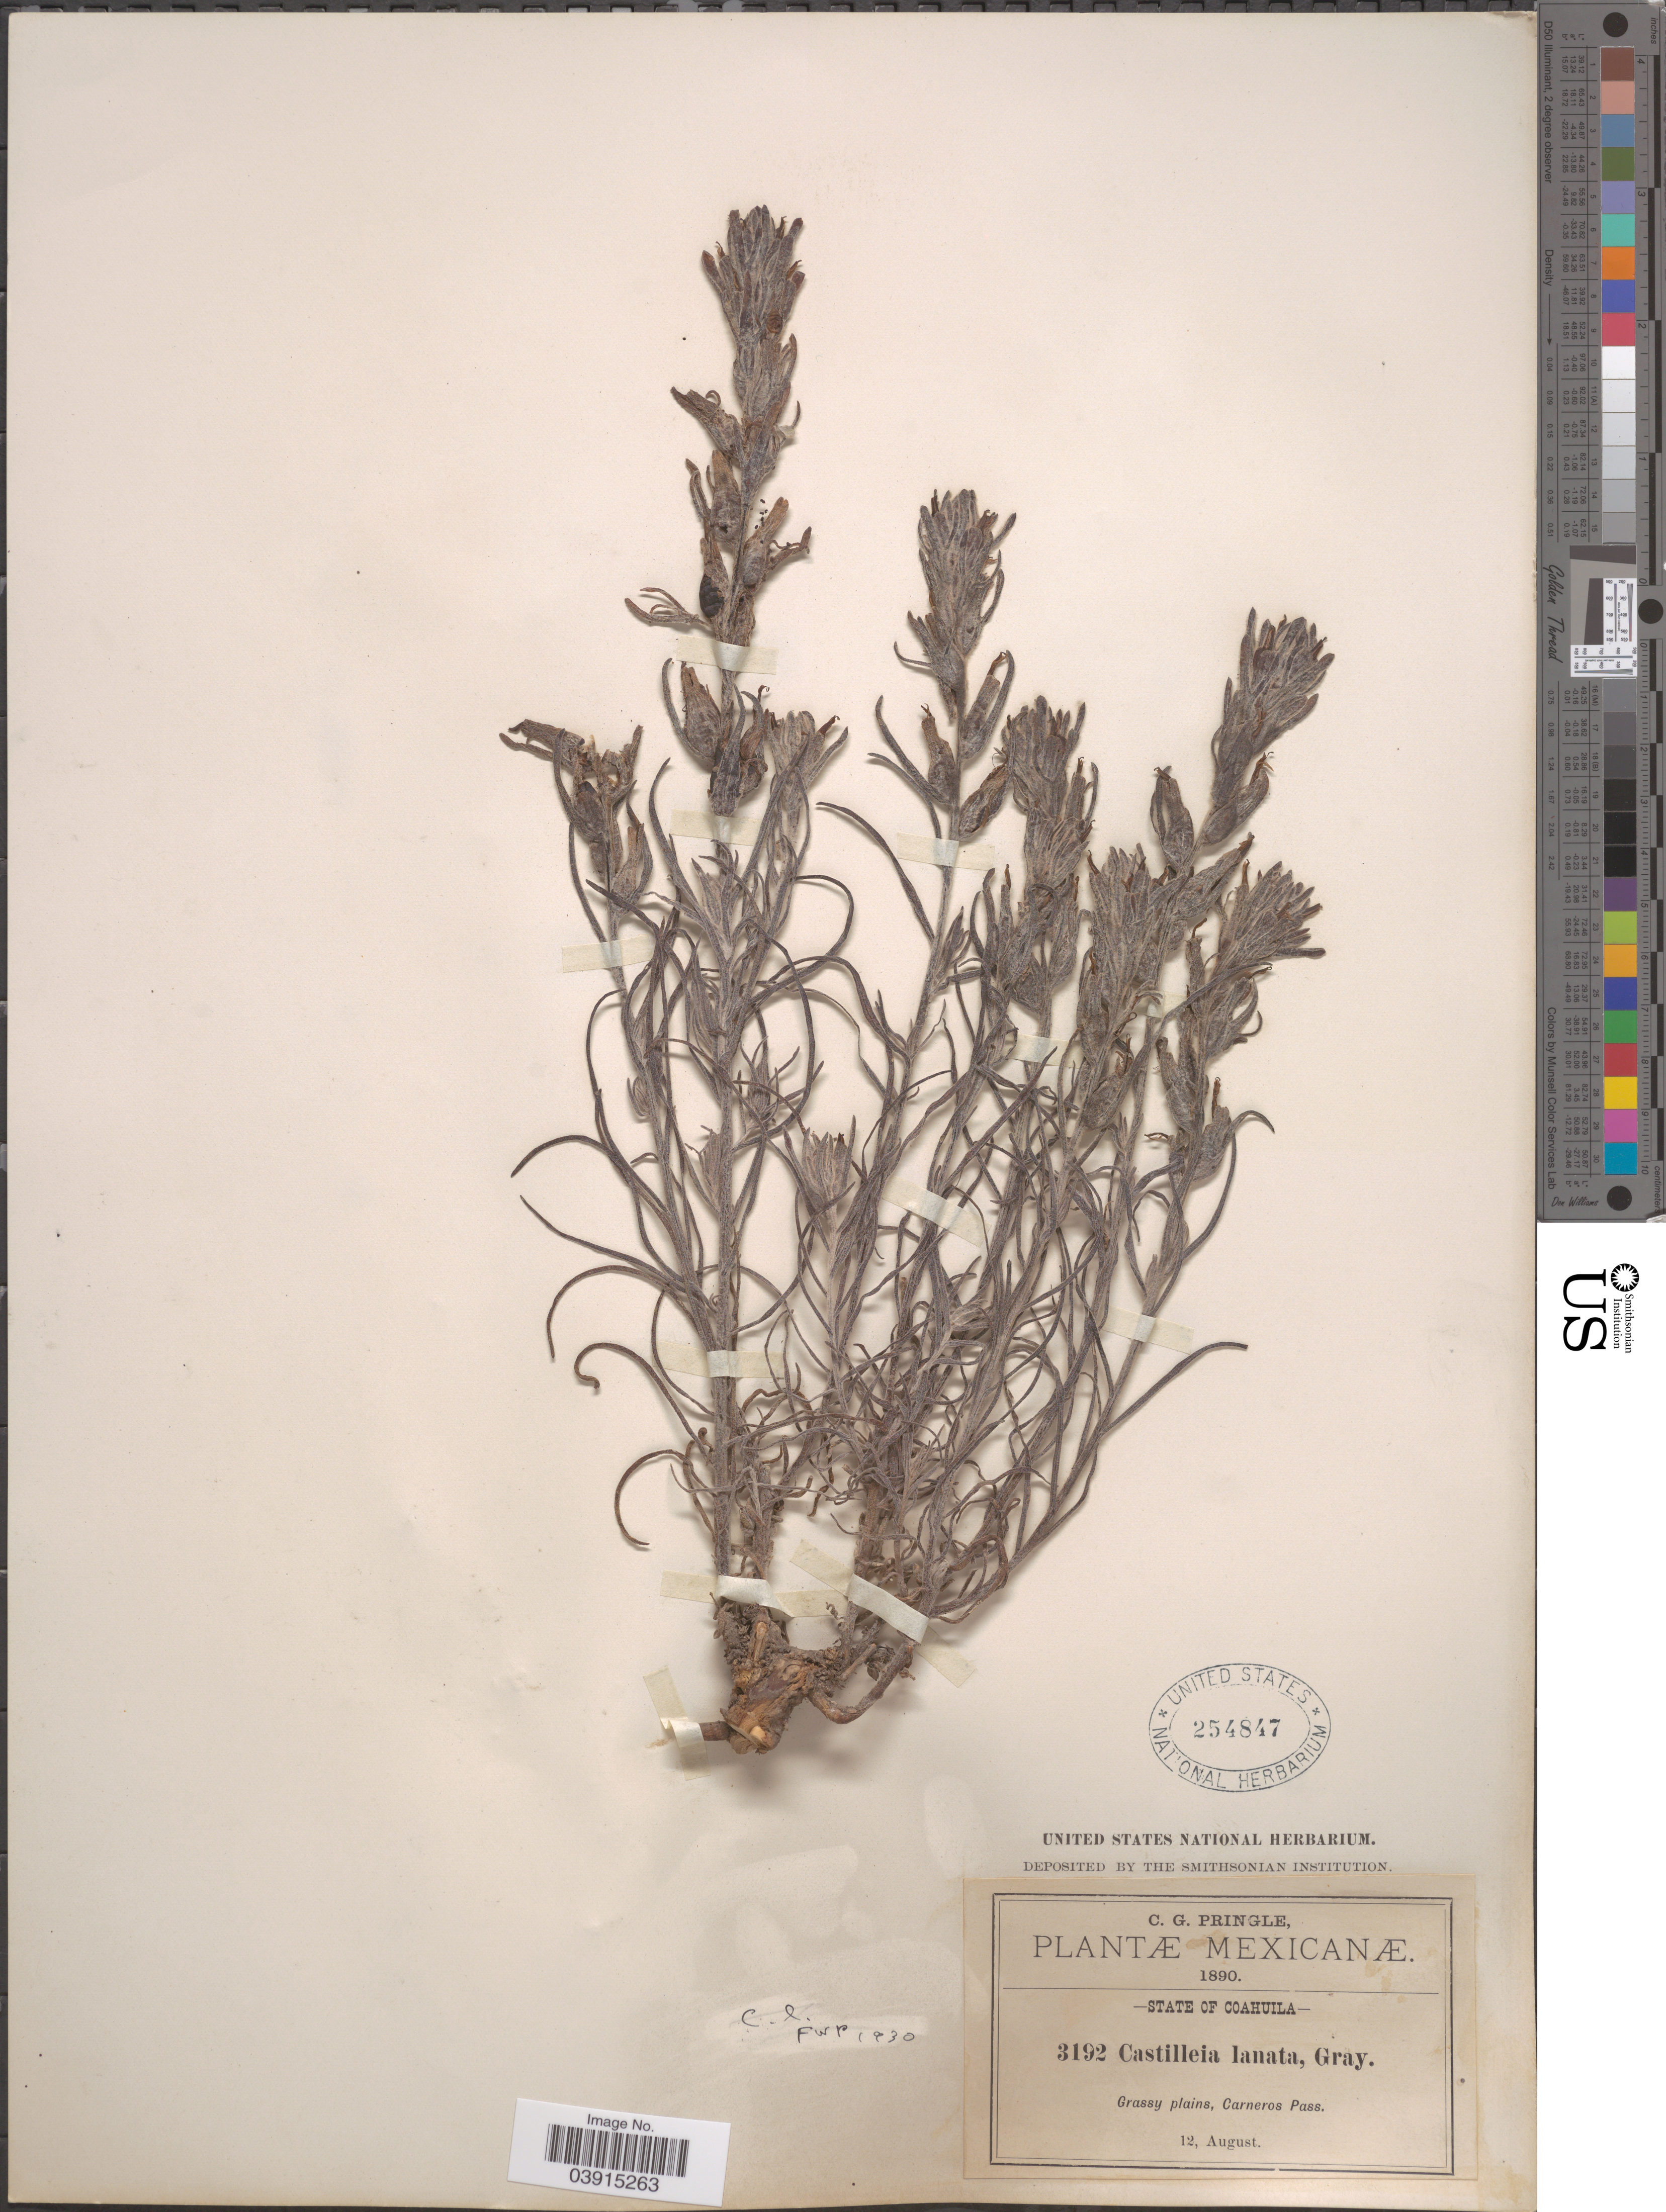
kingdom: Plantae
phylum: Tracheophyta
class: Magnoliopsida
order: Lamiales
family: Orobanchaceae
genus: Castilleja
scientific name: Castilleja lanata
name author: A. Gray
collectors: C. G. Pringle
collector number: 3192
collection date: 1890-08-12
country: Mexico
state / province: Coahuila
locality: Carneros Pass.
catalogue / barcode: US 254847